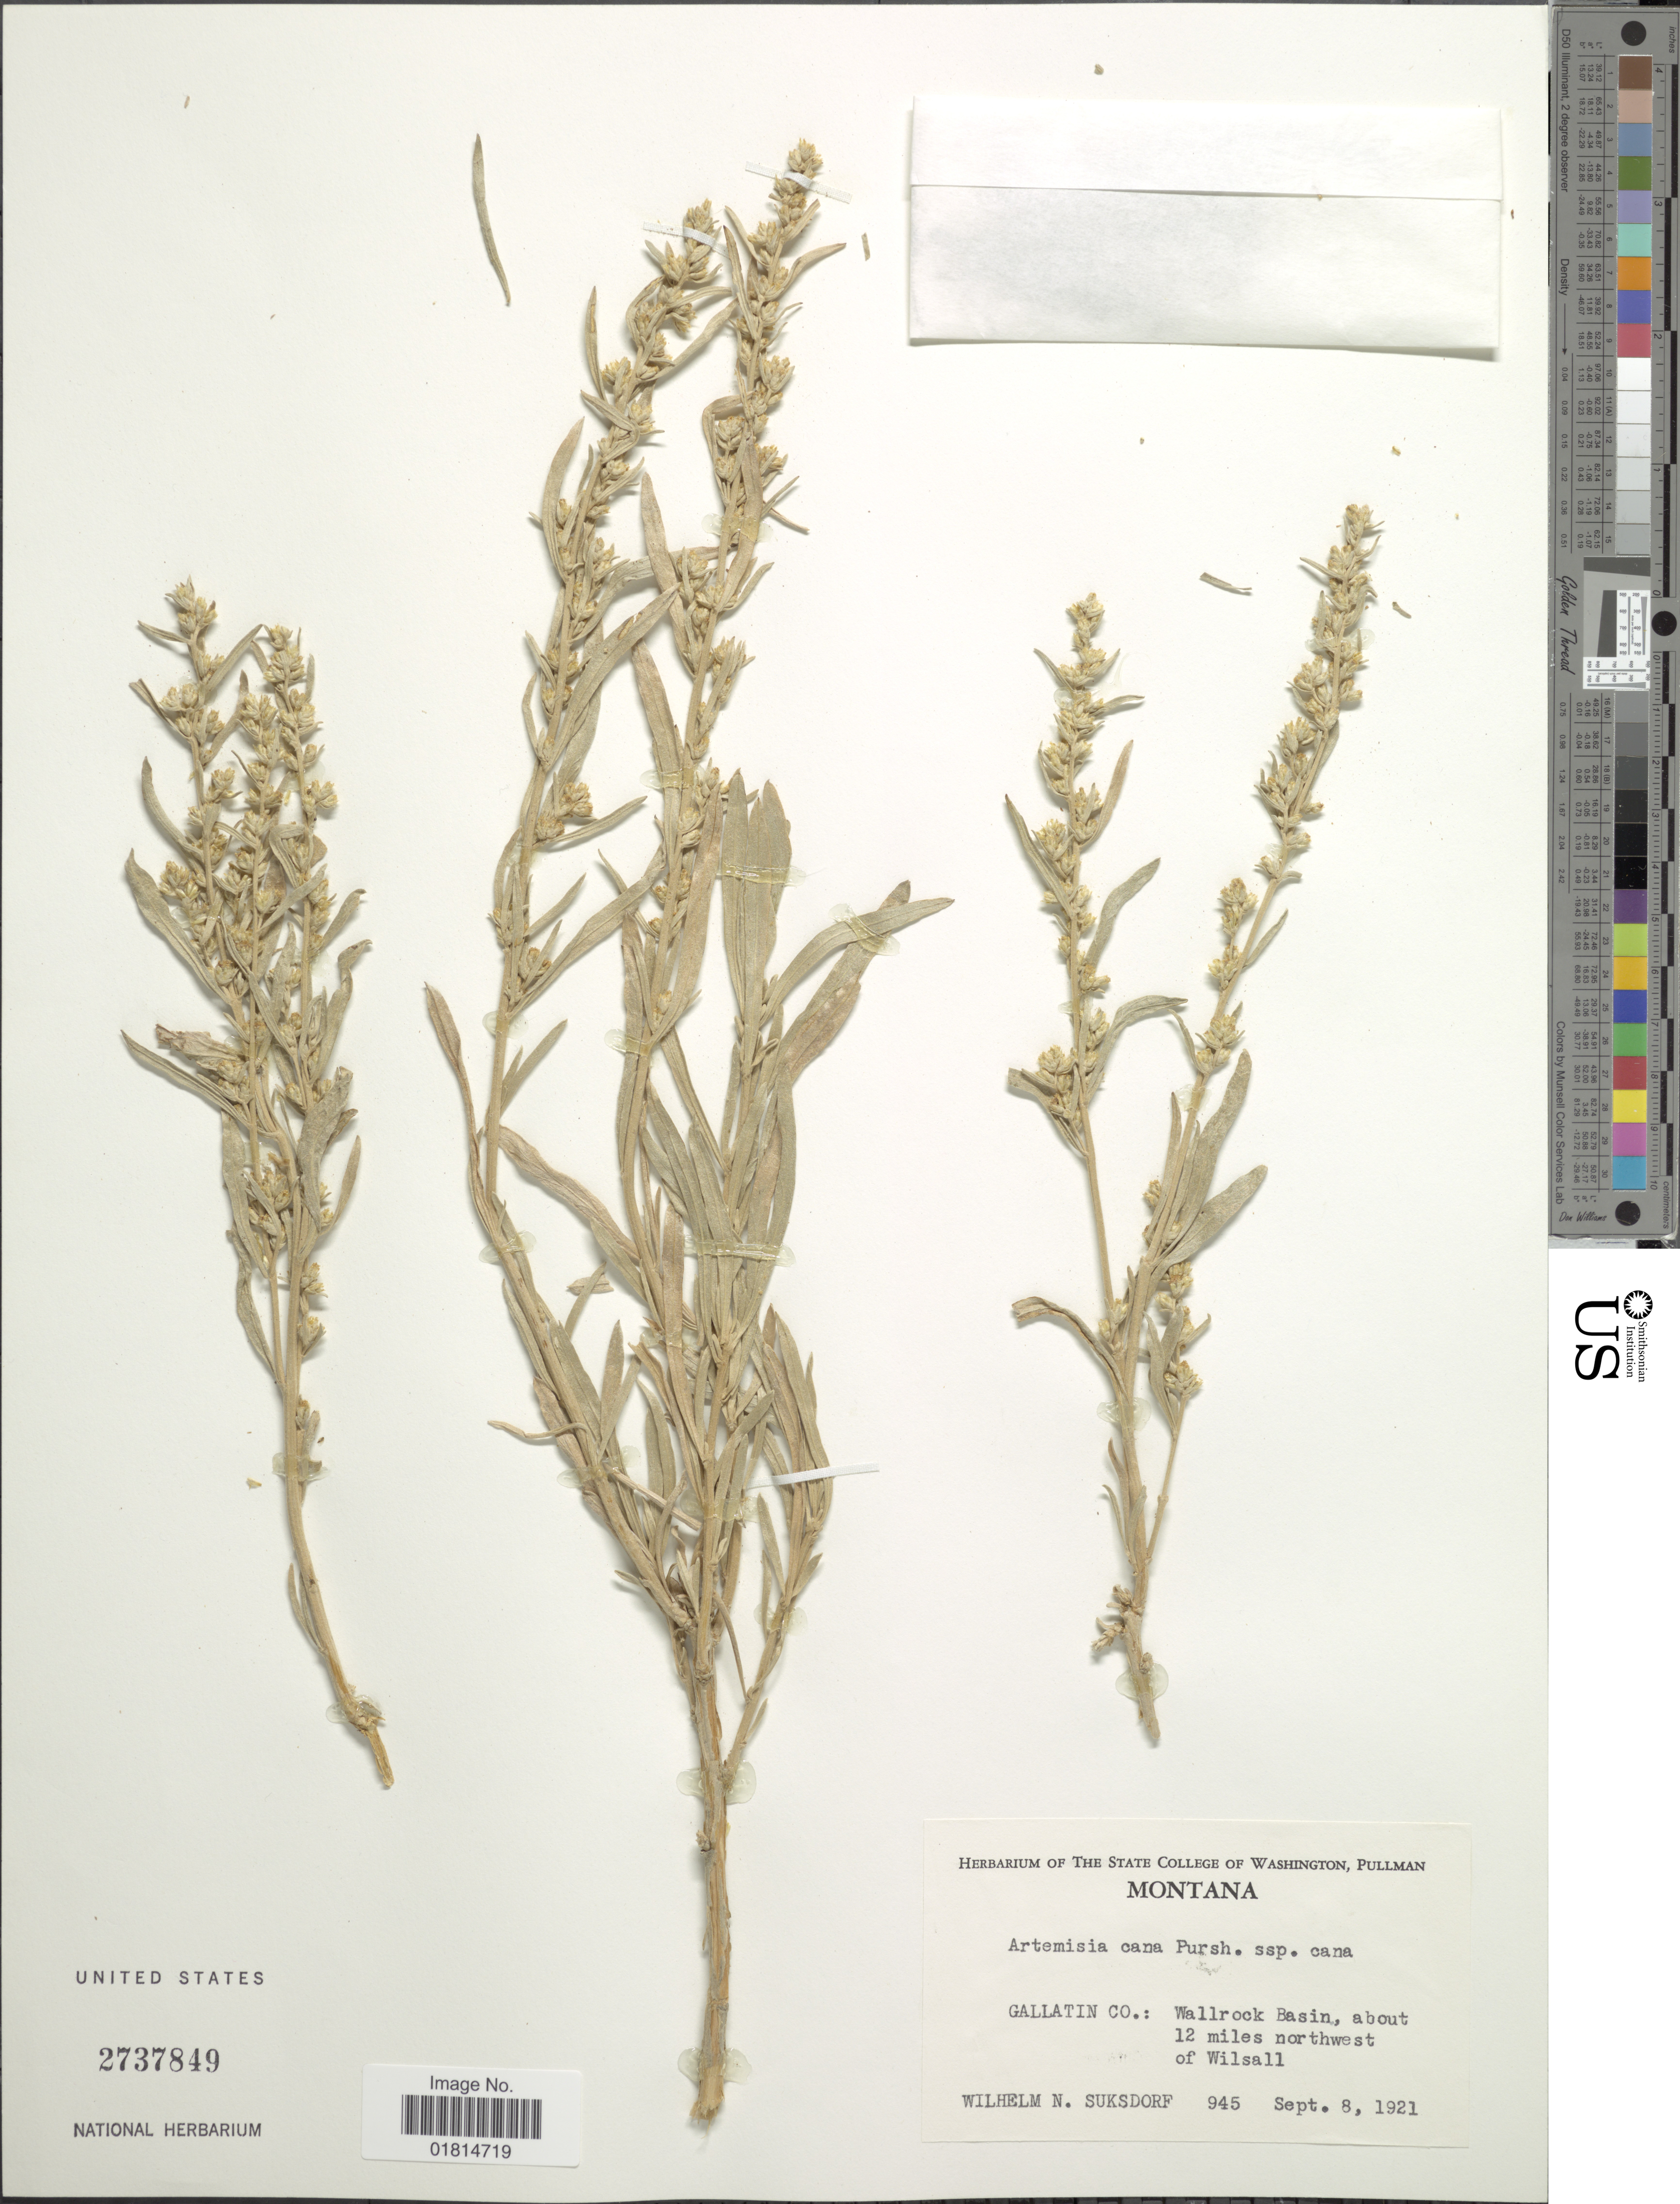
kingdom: Plantae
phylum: Tracheophyta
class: Magnoliopsida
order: Asterales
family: Asteraceae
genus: Artemisia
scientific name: Artemisia cana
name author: Pursh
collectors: W. N. Suksdorf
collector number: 945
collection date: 1921-09-08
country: United States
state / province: Montana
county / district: Gallatin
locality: Wallrock Basin, about 12 miles NW of Wilsall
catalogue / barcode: US 2737849